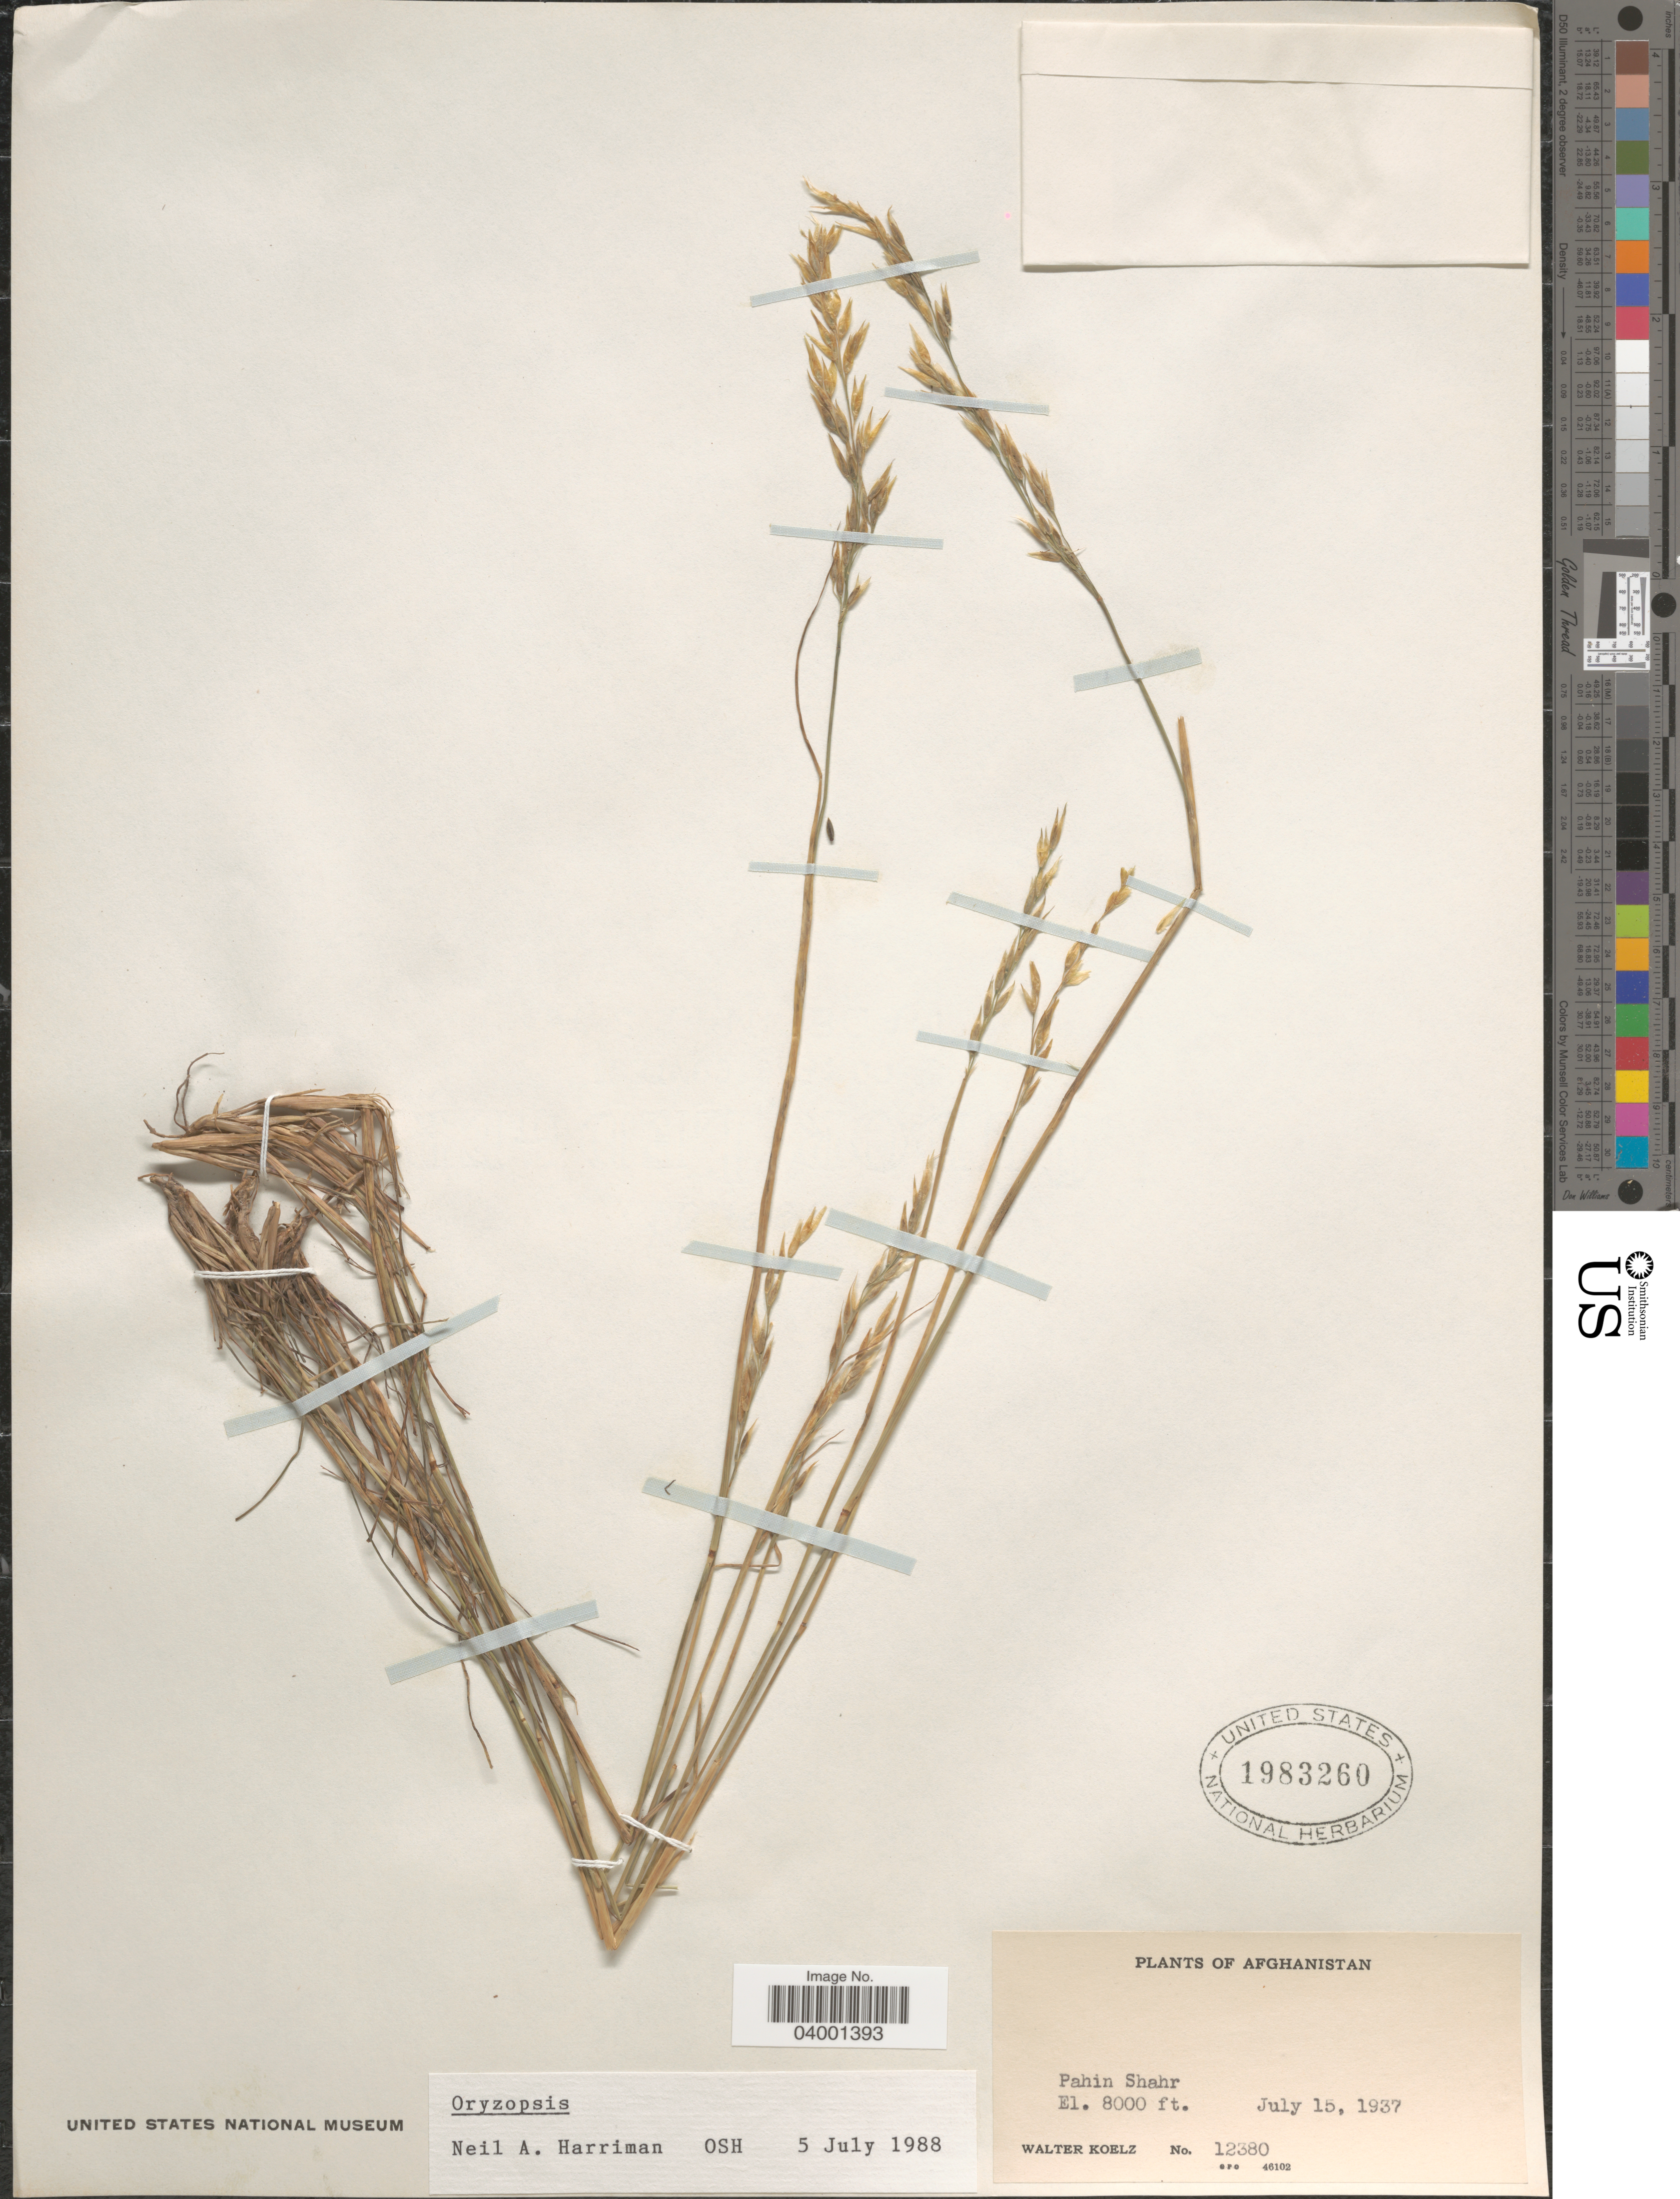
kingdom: Plantae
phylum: Tracheophyta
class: Liliopsida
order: Poales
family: Poaceae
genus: Piptatherum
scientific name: Piptatherum sp.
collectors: W. N. Koelz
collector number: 12380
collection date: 1937-07-15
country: Afghanistan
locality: Pahin Shahr.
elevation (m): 2438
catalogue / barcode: US 1983260